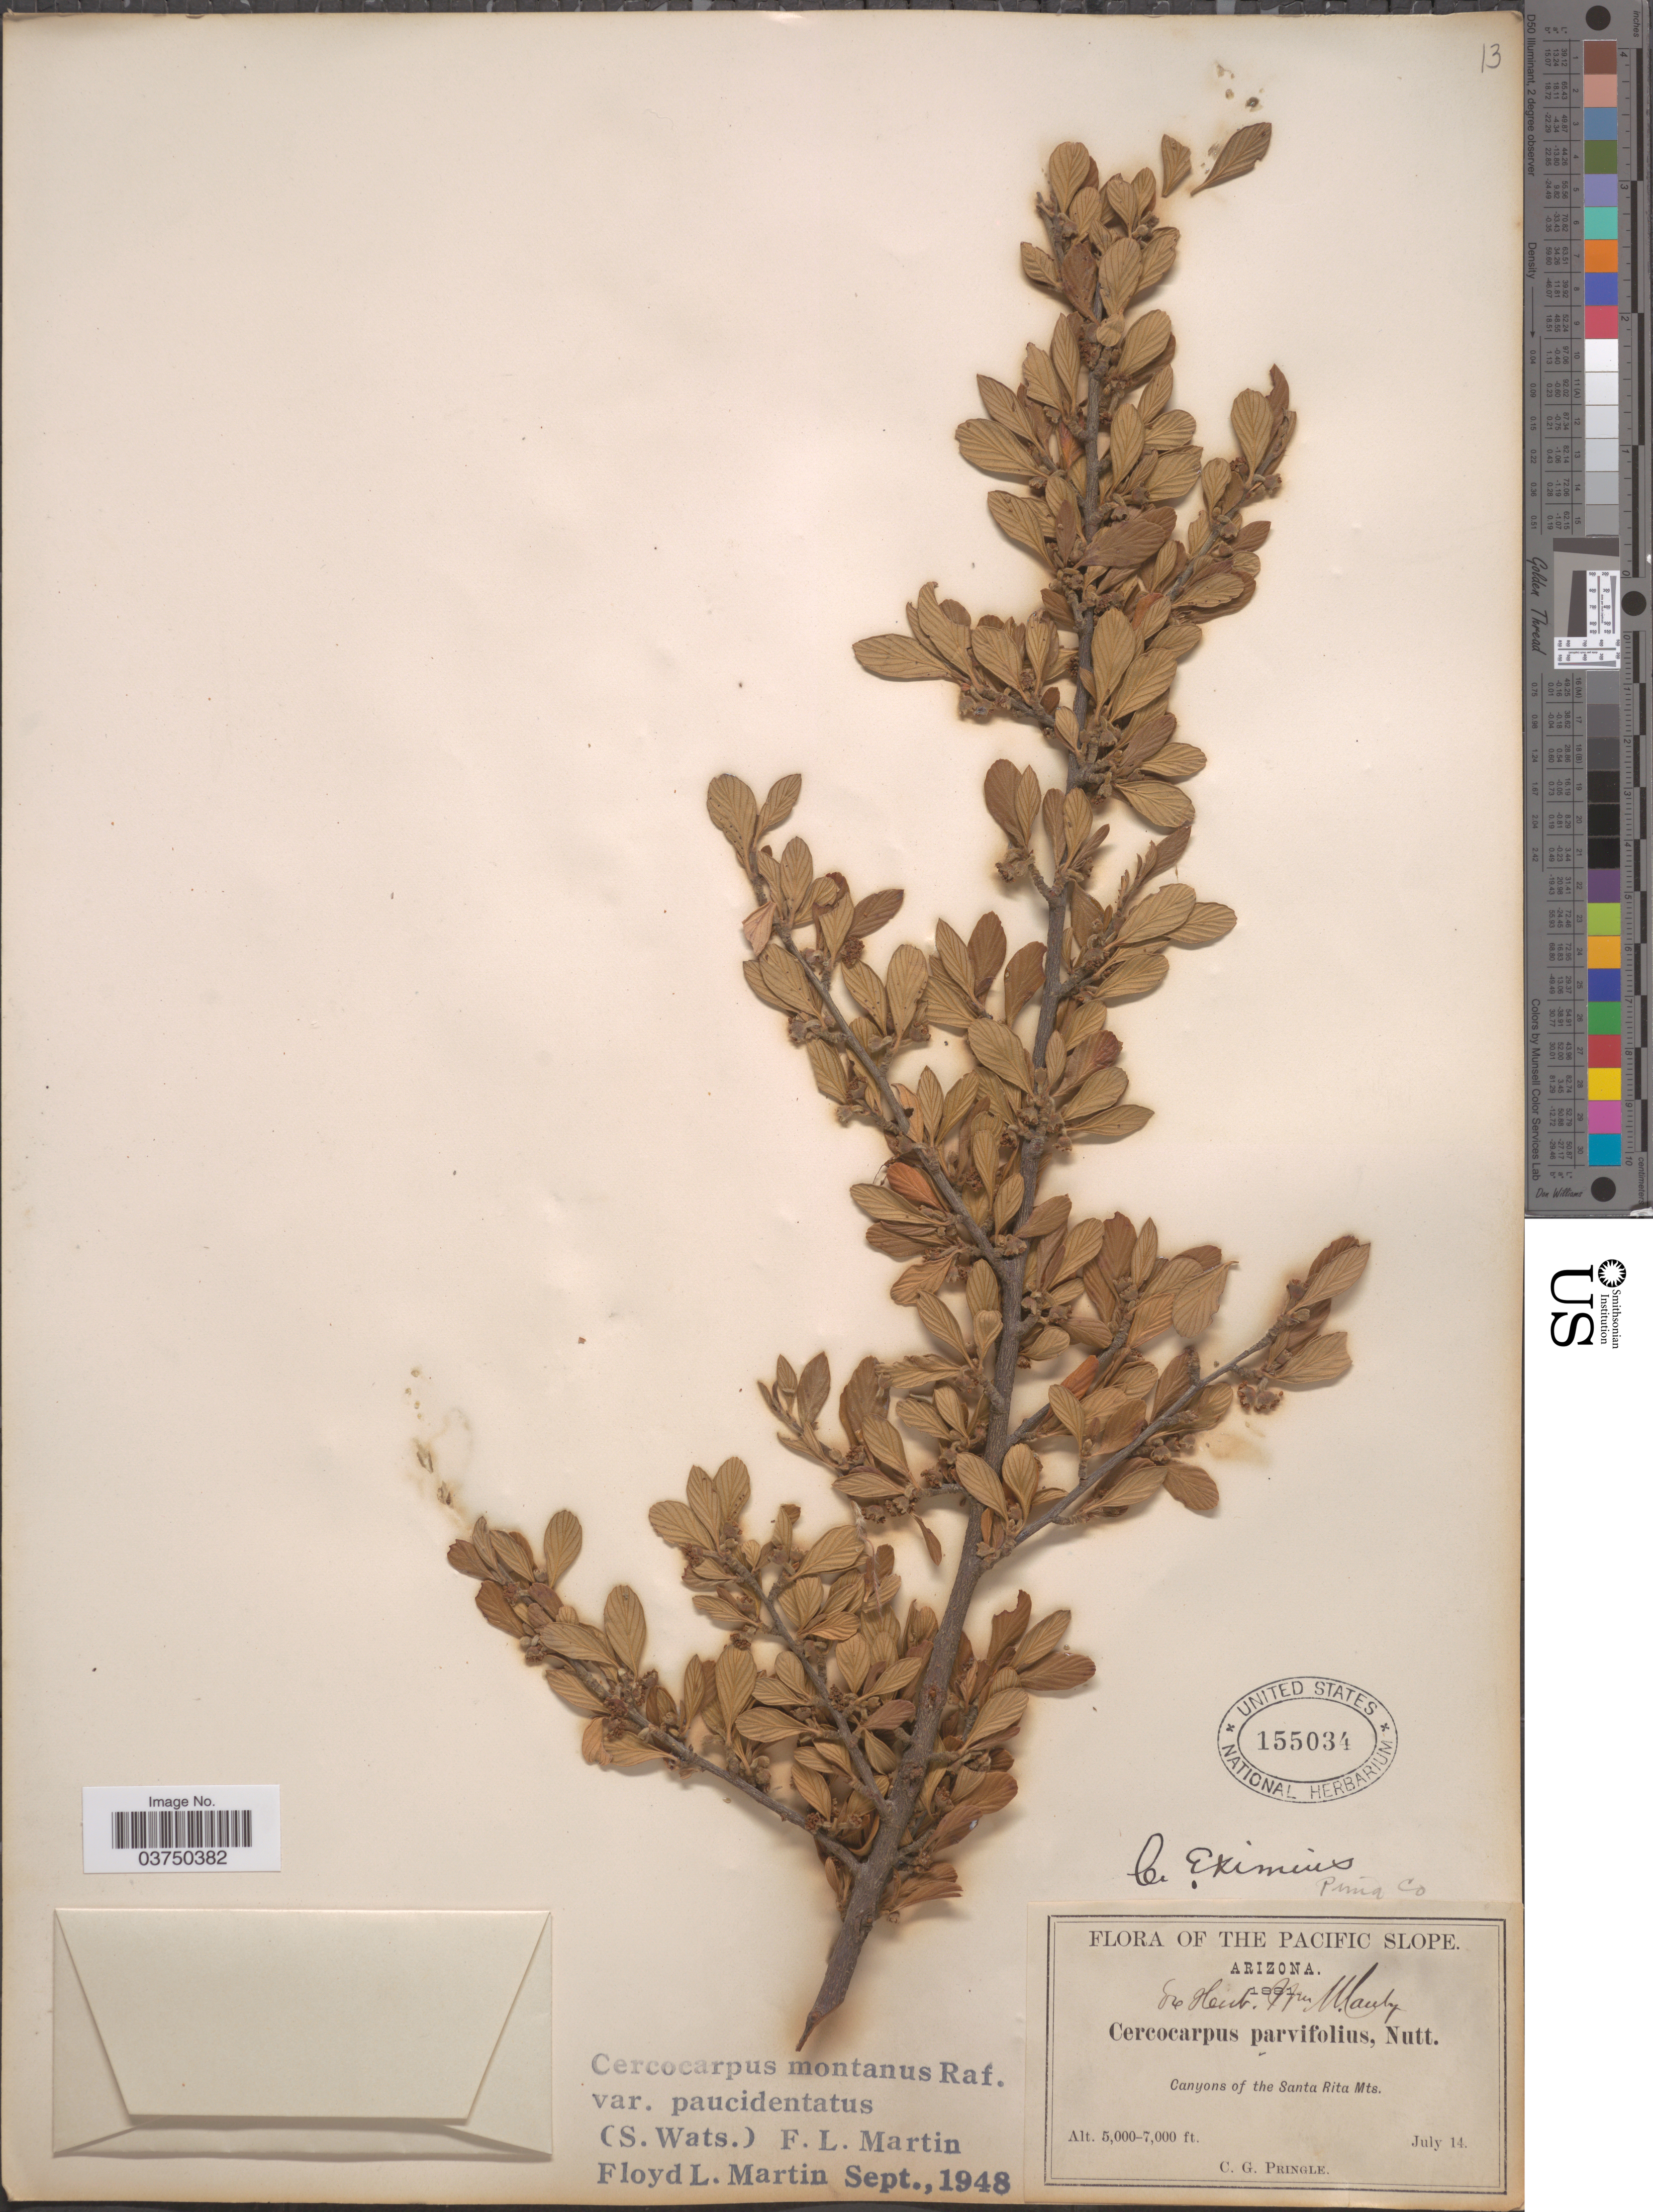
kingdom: Plantae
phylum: Tracheophyta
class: Magnoliopsida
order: Rosales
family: Rosaceae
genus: Cercocarpus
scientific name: Cercocarpus montanus var. paucidentatus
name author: (S. Watson) F.L. Martin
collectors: C. G. Pringle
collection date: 1881-07-14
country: United States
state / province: Arizona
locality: Pacific Slope. Canyons of the Santa Rita Mts.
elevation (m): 1524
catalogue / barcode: US 155034